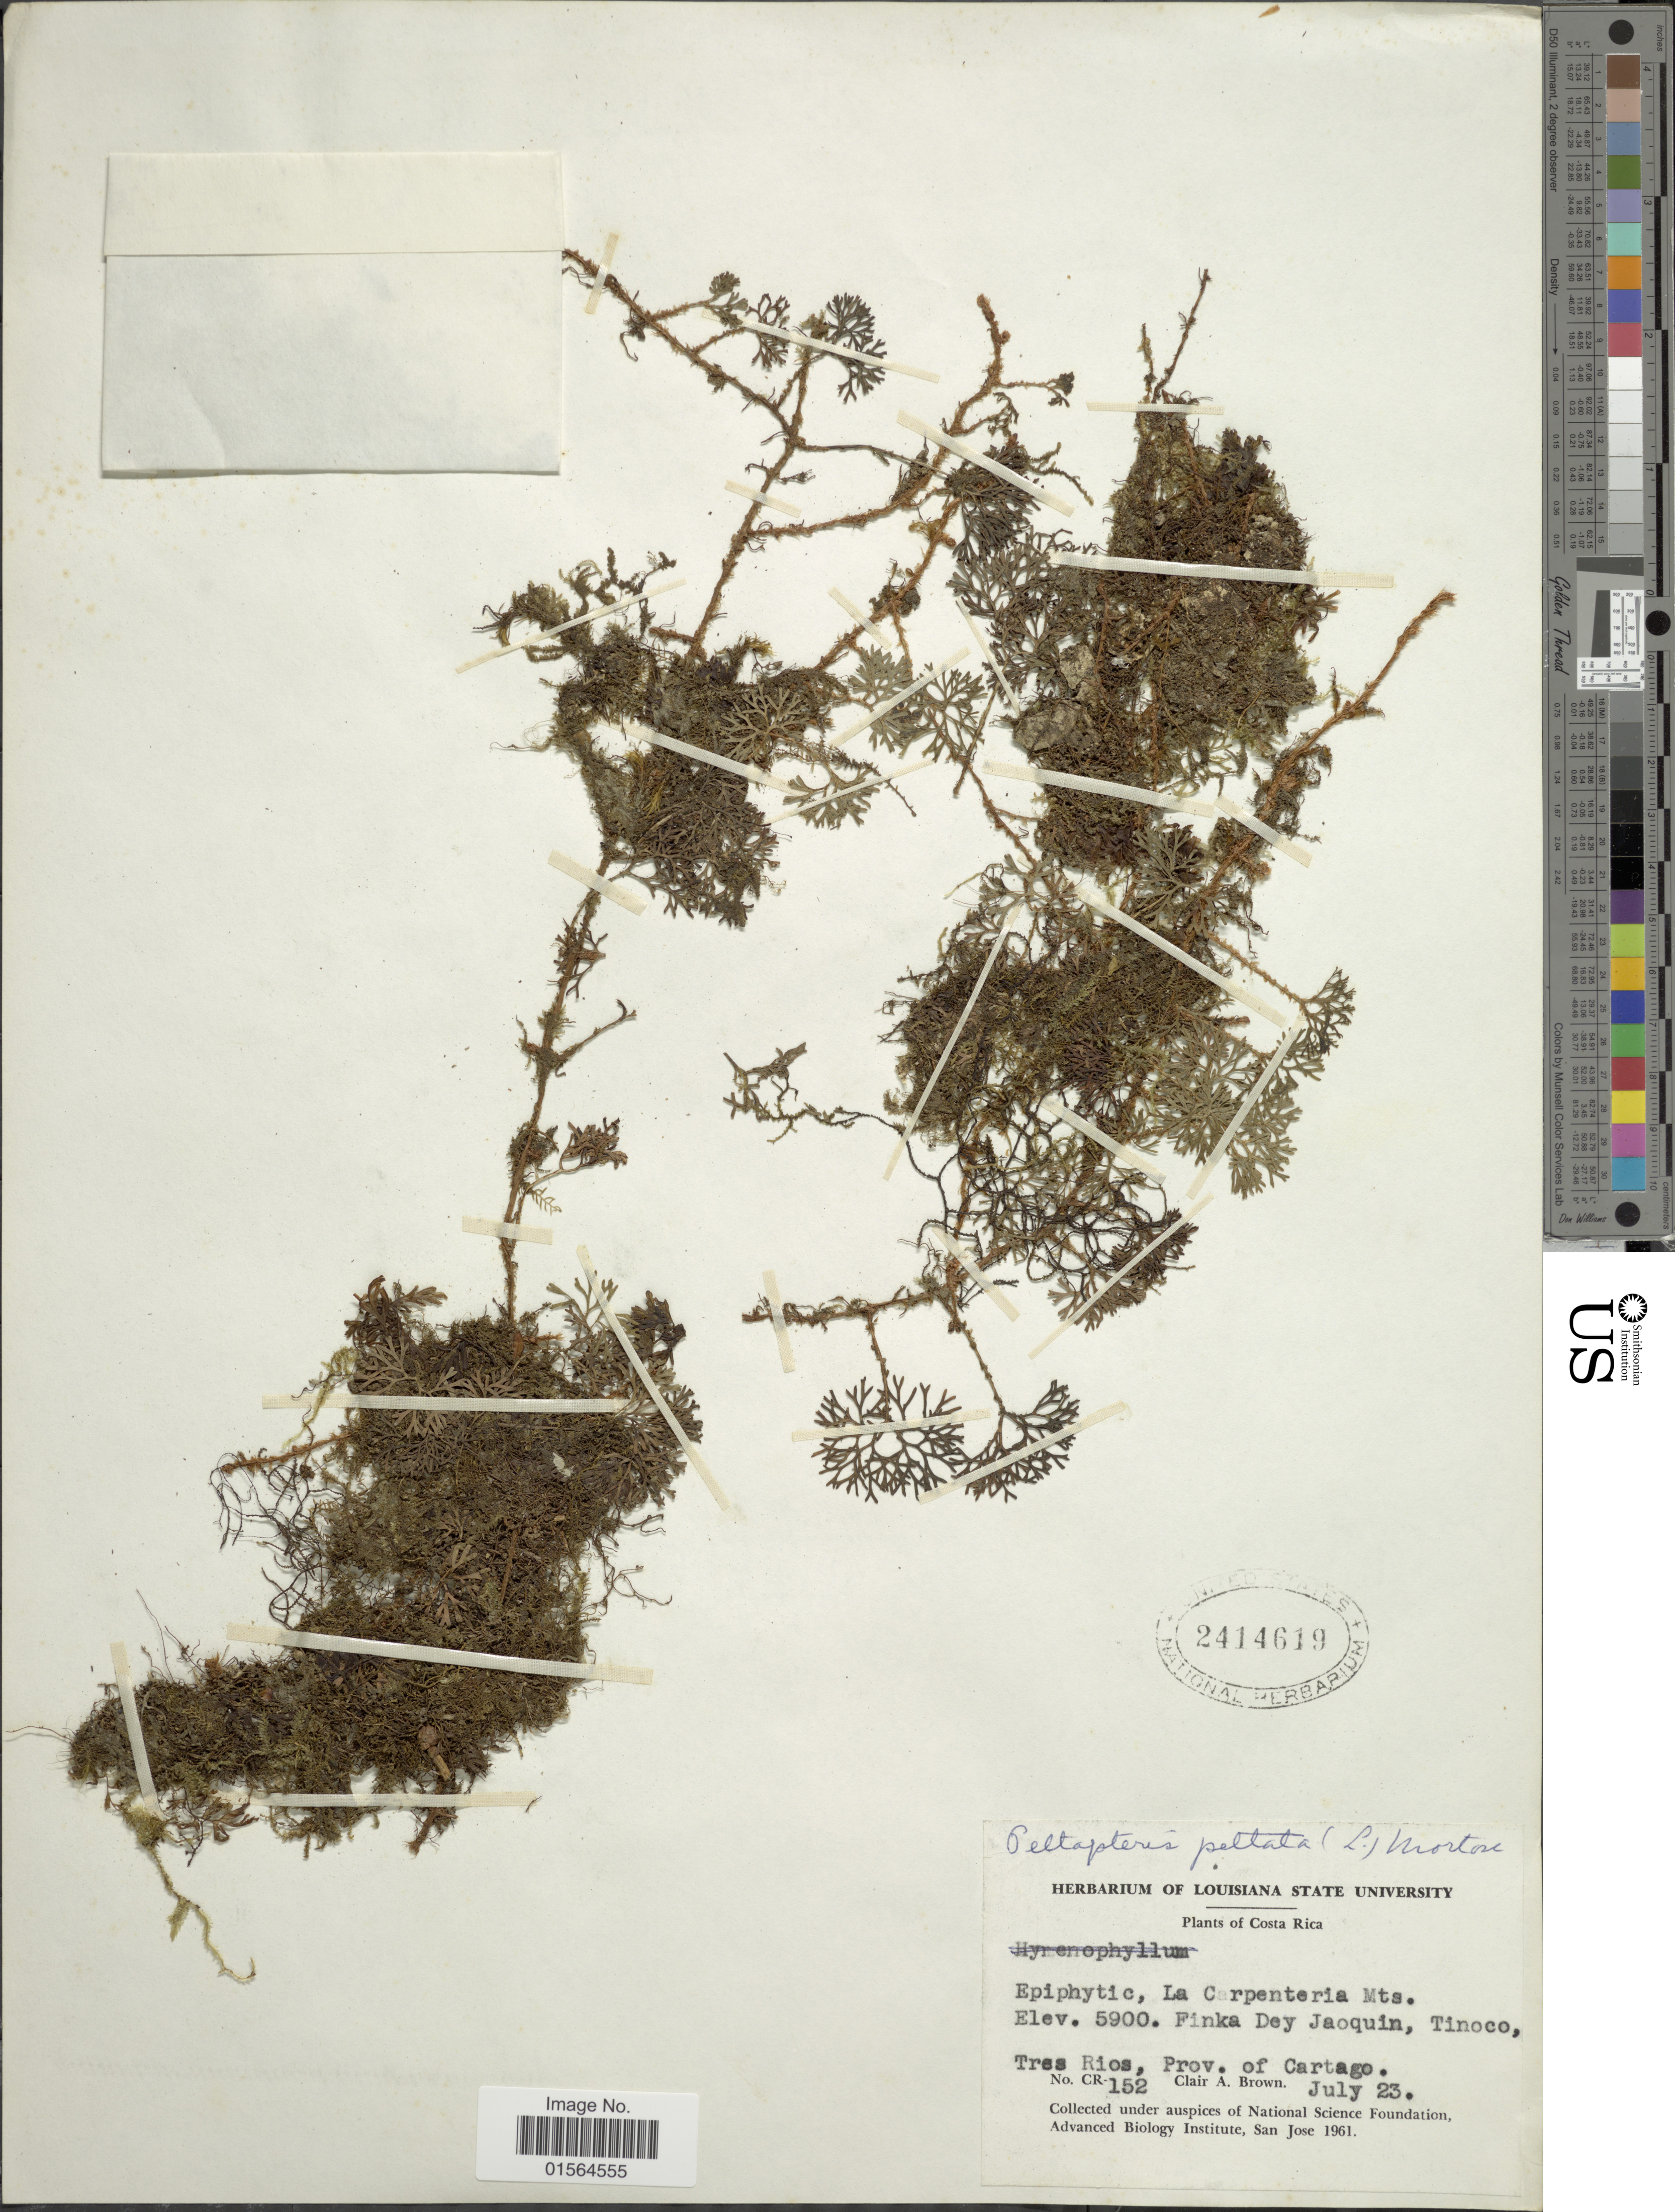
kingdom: Plantae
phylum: Tracheophyta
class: Polypodiopsida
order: Polypodiales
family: Dryopteridaceae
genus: Elaphoglossum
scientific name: Elaphoglossum peltatum f. foeniculaceum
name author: (Hook. & Grev.) Mickel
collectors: C. A. Brown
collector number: CR-152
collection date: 1961-07-23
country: Costa Rica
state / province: Cartago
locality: Epiphytic, La Carpenteria Mts. Finka Dey Joaquin, Tinoco, Tres Rios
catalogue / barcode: US 2414619